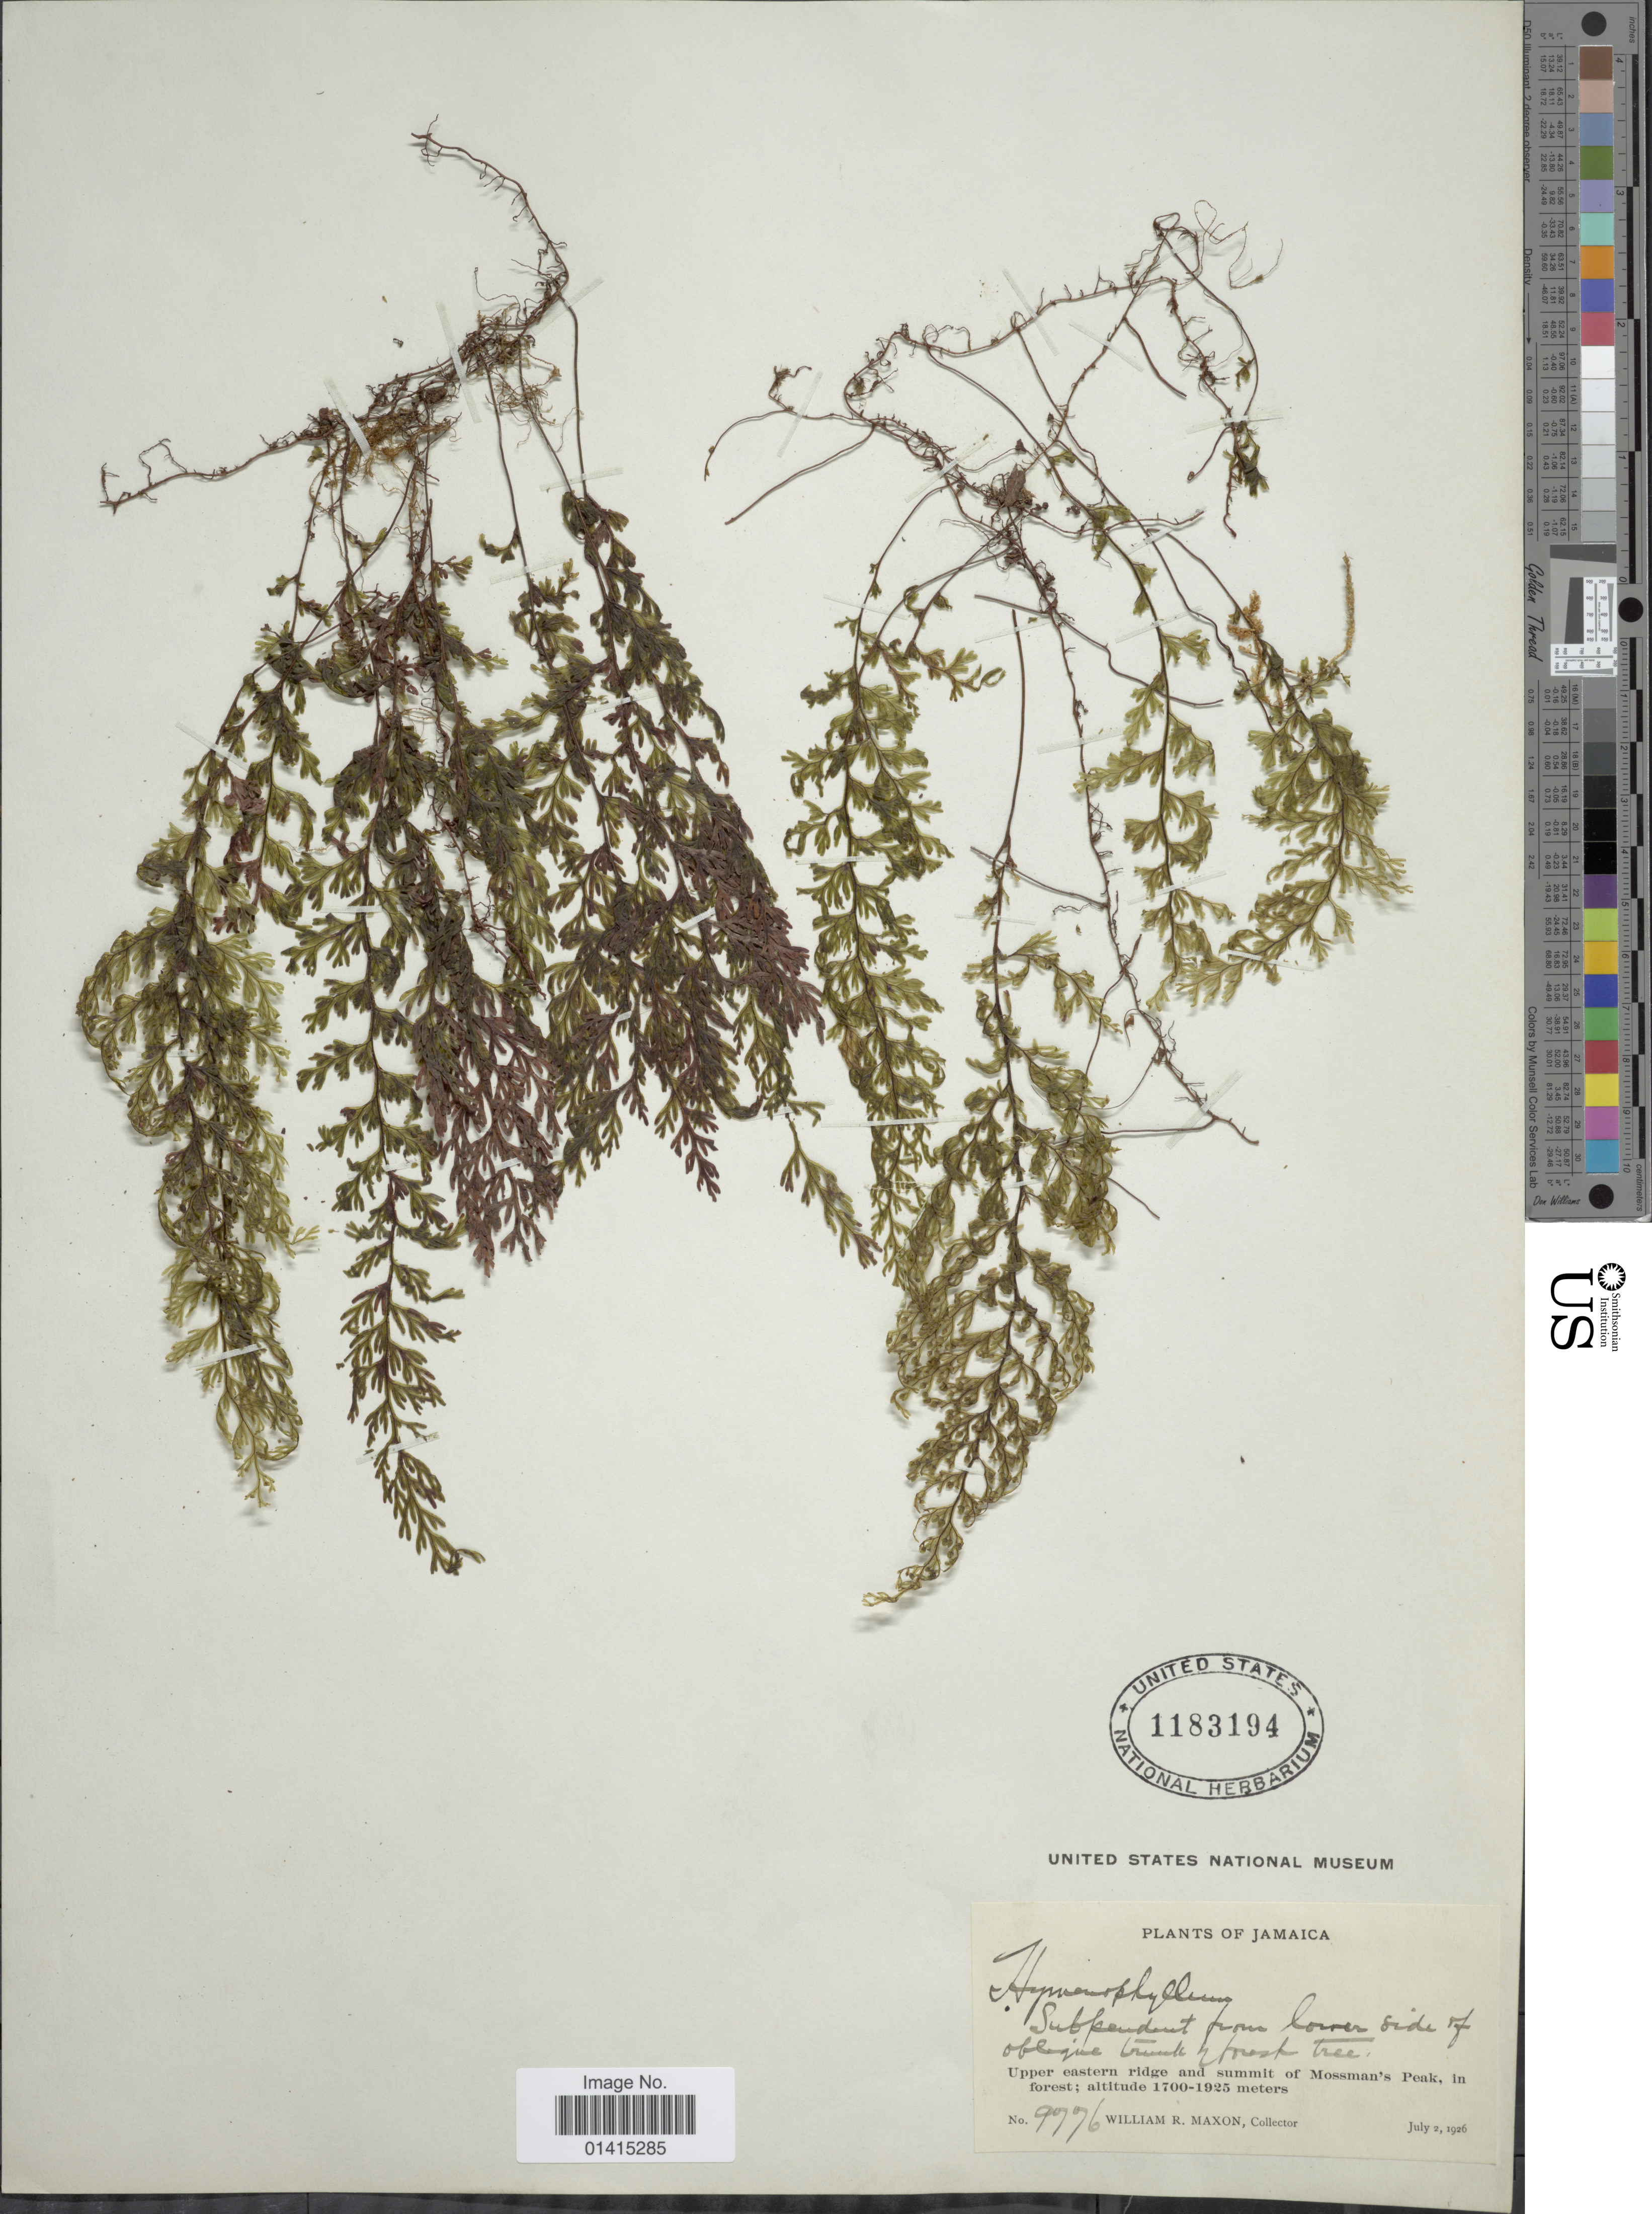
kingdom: Plantae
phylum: Tracheophyta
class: Polypodiopsida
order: Hymenophyllales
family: Hymenophyllaceae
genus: Hymenophyllum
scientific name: Hymenophyllum polyanthos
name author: (Sw.) Sw.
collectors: W. R. Maxon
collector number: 9776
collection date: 1926-07-02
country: Jamaica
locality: Upper eastern ridge and summit of Mossman's Peak, in forest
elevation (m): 1700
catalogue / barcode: US 1183194